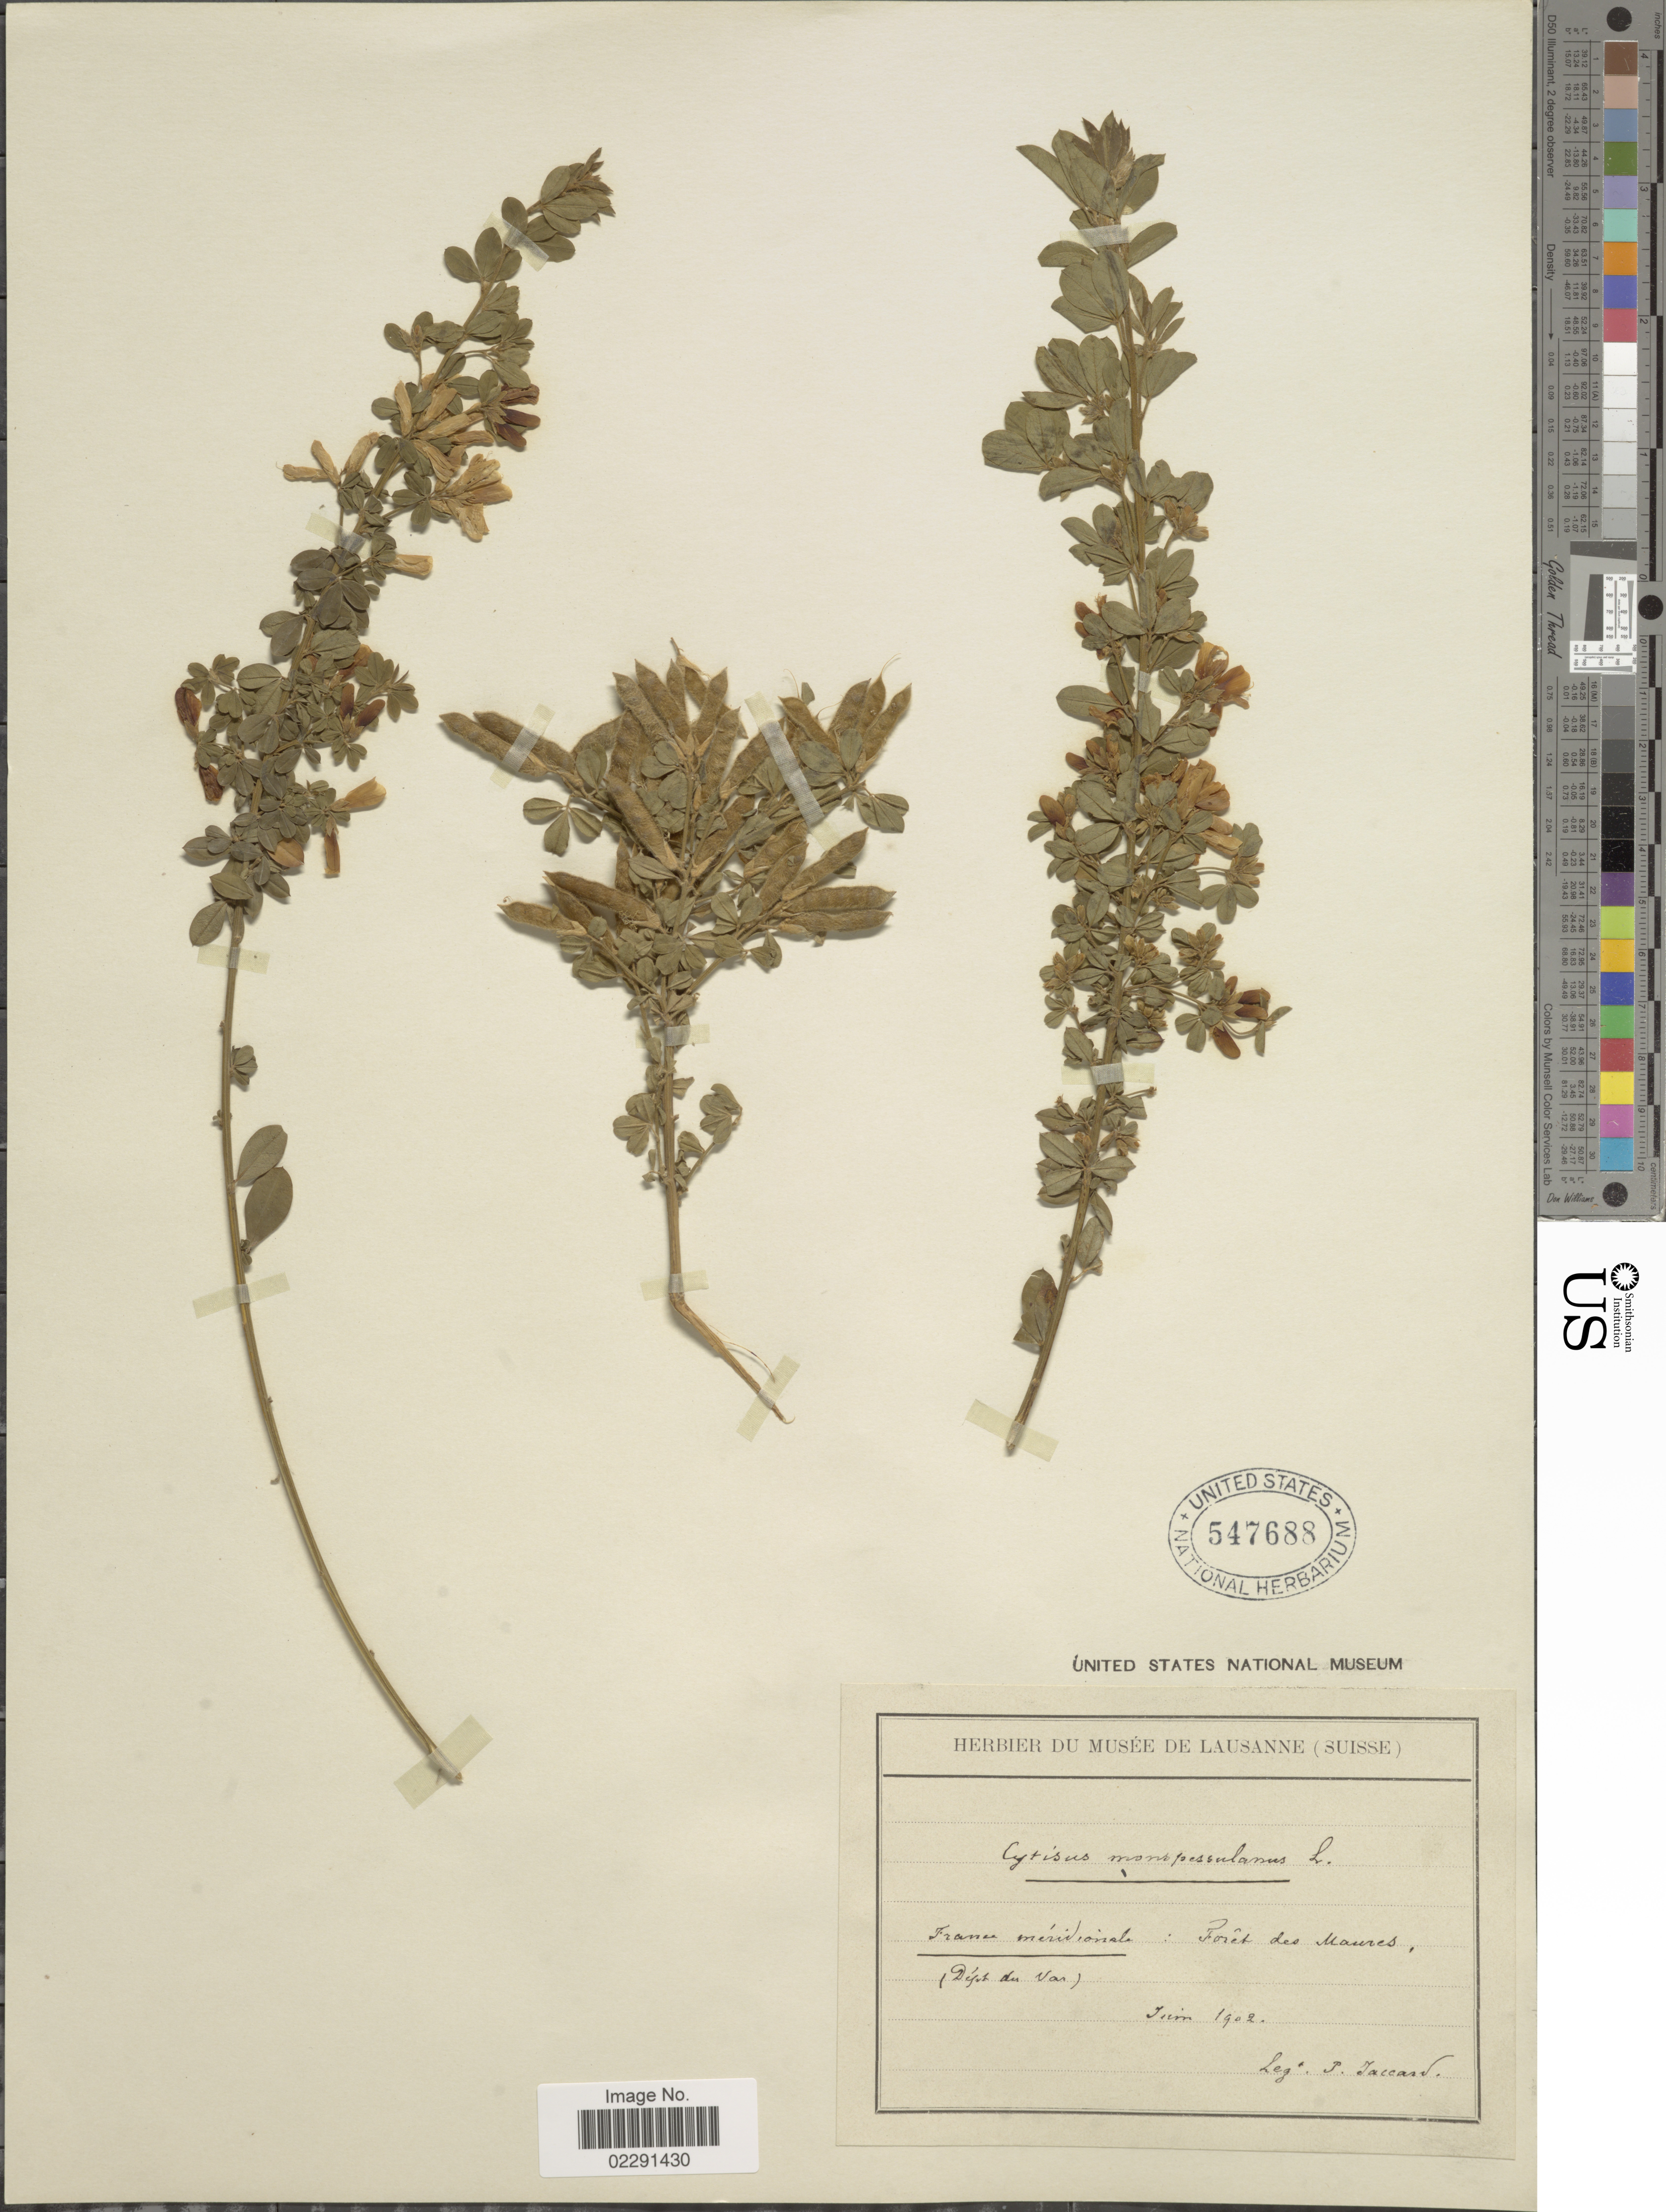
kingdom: Plantae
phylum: Tracheophyta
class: Magnoliopsida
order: Fabales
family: Fabaceae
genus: Genista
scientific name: Genista monspessulana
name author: (L.) L.A.S. Johnson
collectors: Jaccard, P.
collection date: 1902-06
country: France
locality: France meridionale: Foret des Maures (Dyst du Var). [interpreted]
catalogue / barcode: US 547688